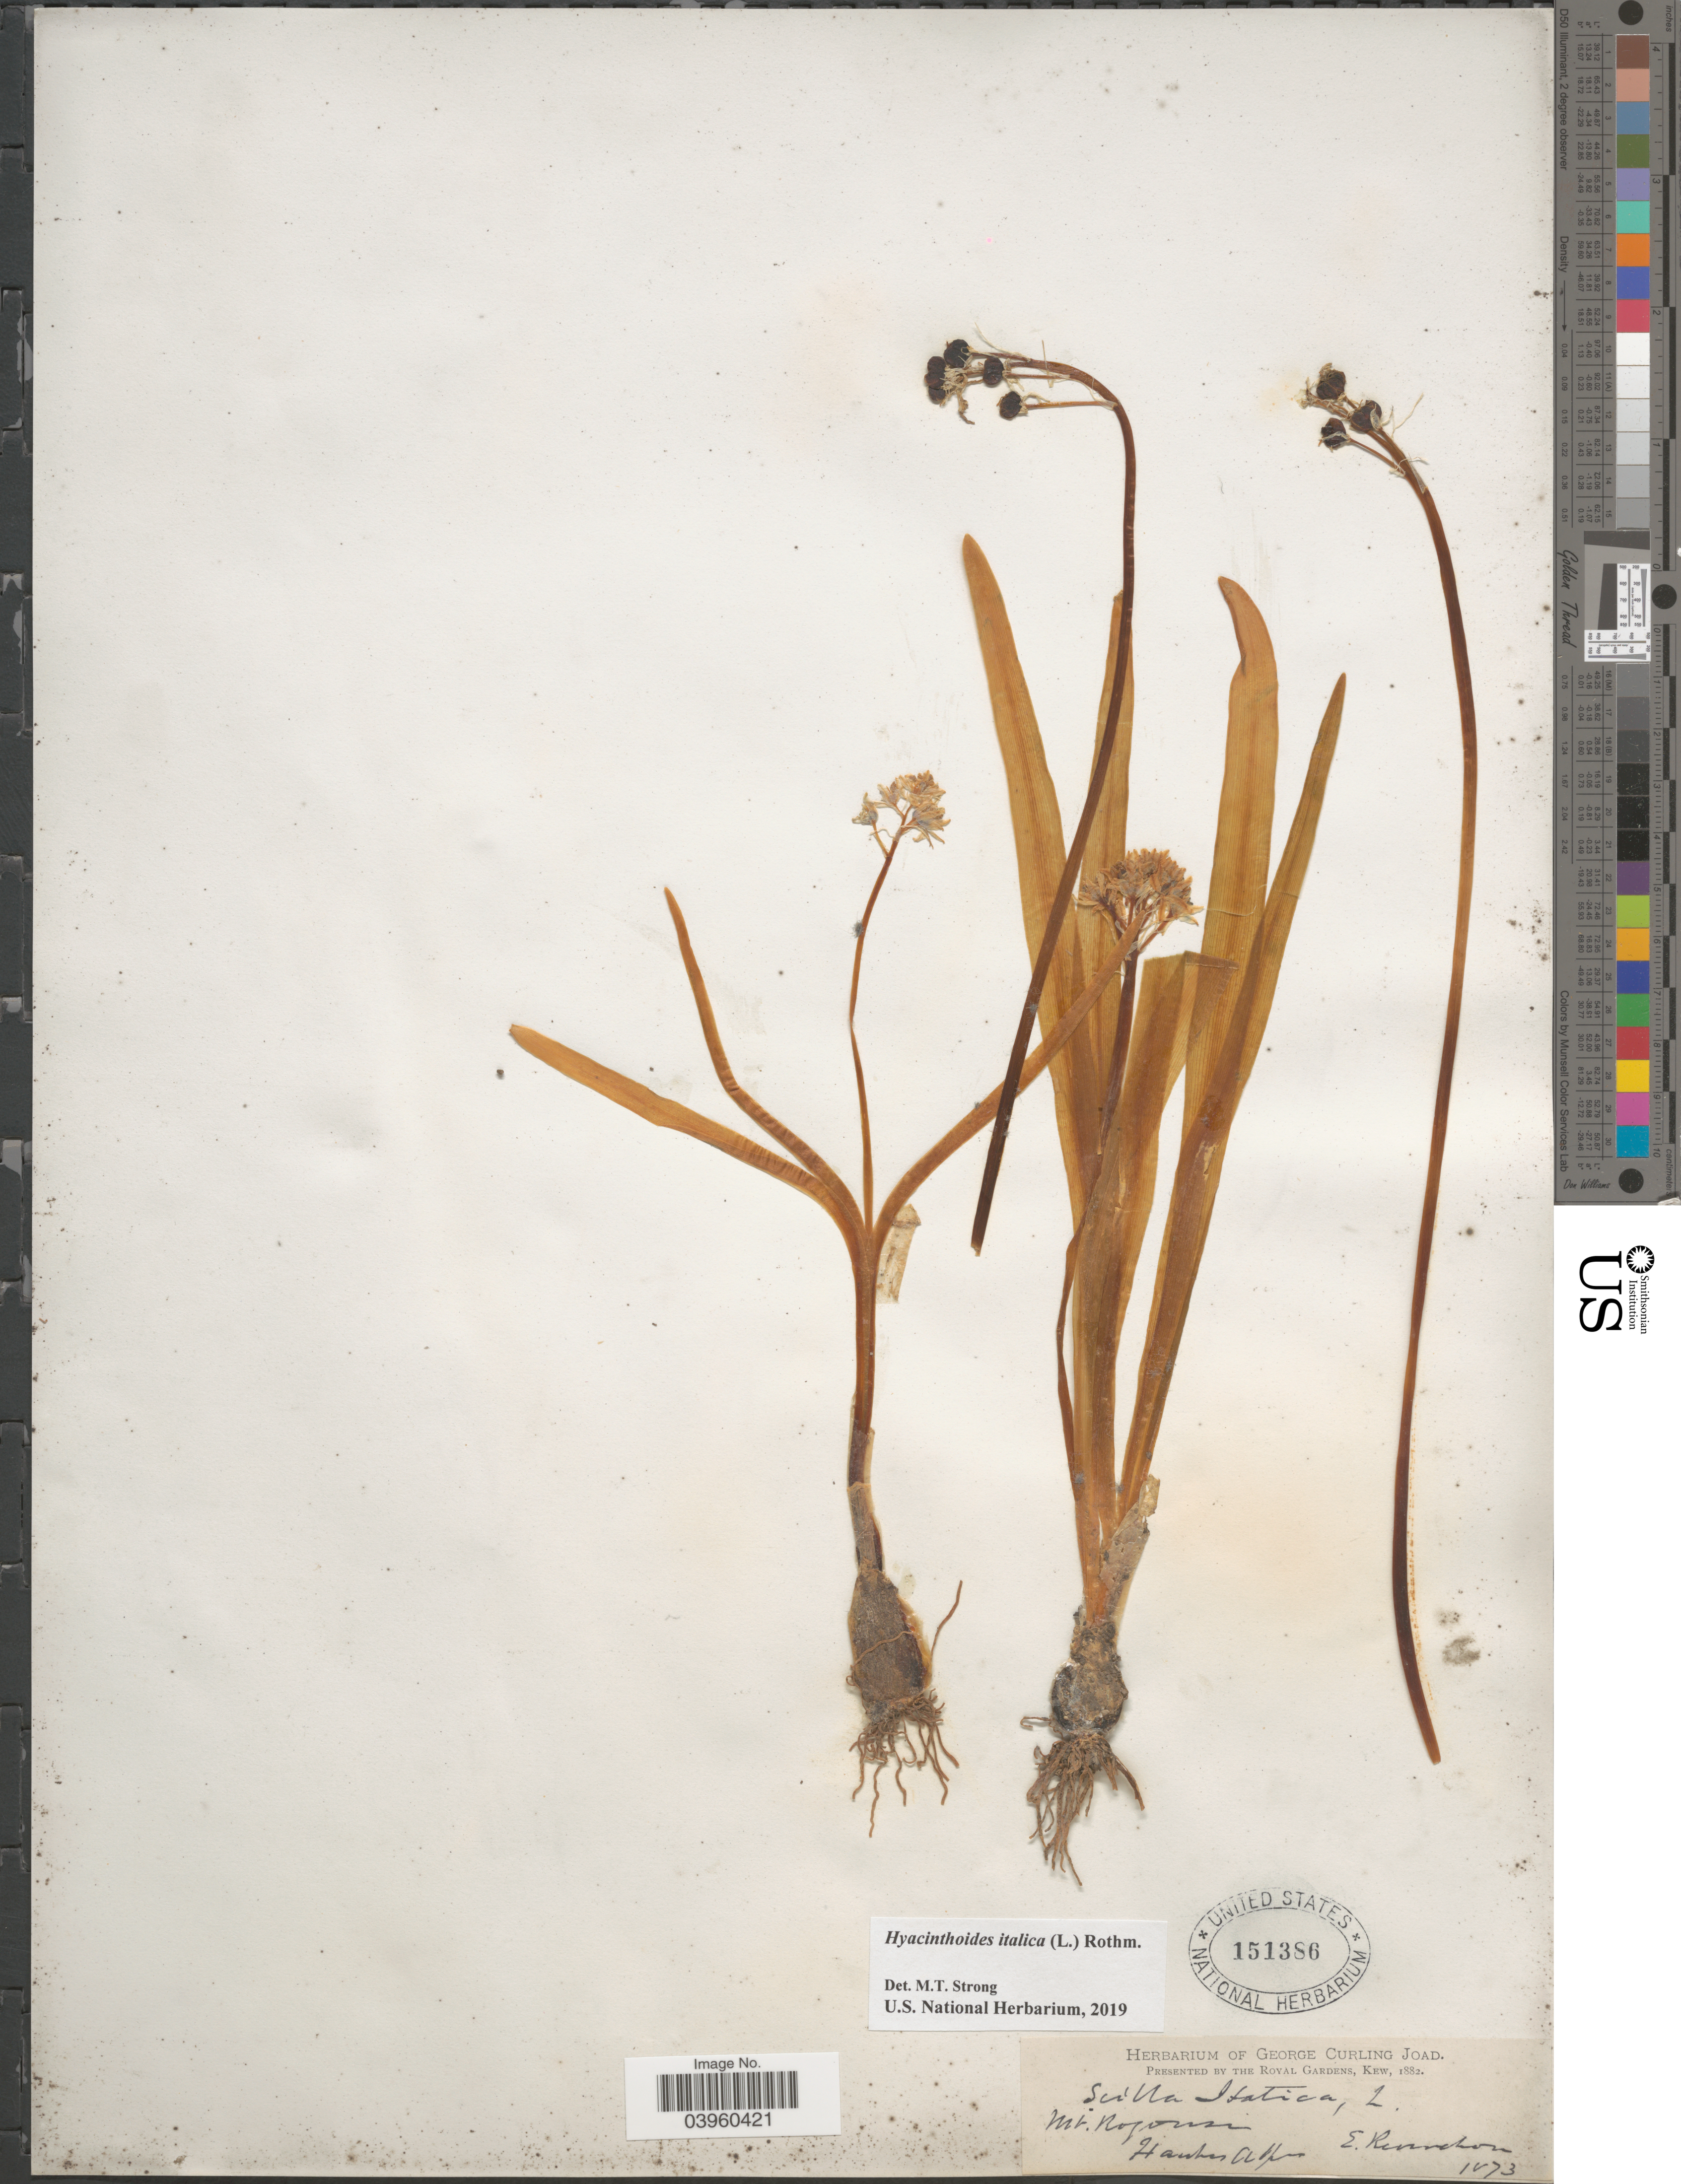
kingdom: Plantae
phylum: Tracheophyta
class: Liliopsida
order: Asparagales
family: Asparagaceae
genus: Hyacinthoides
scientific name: Hyacinthoides italica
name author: (L.) Rothm.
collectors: E. Reverchon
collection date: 1873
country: France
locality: Mt. Rogouse [interpreted]. Hautes Alpes.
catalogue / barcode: US 151386